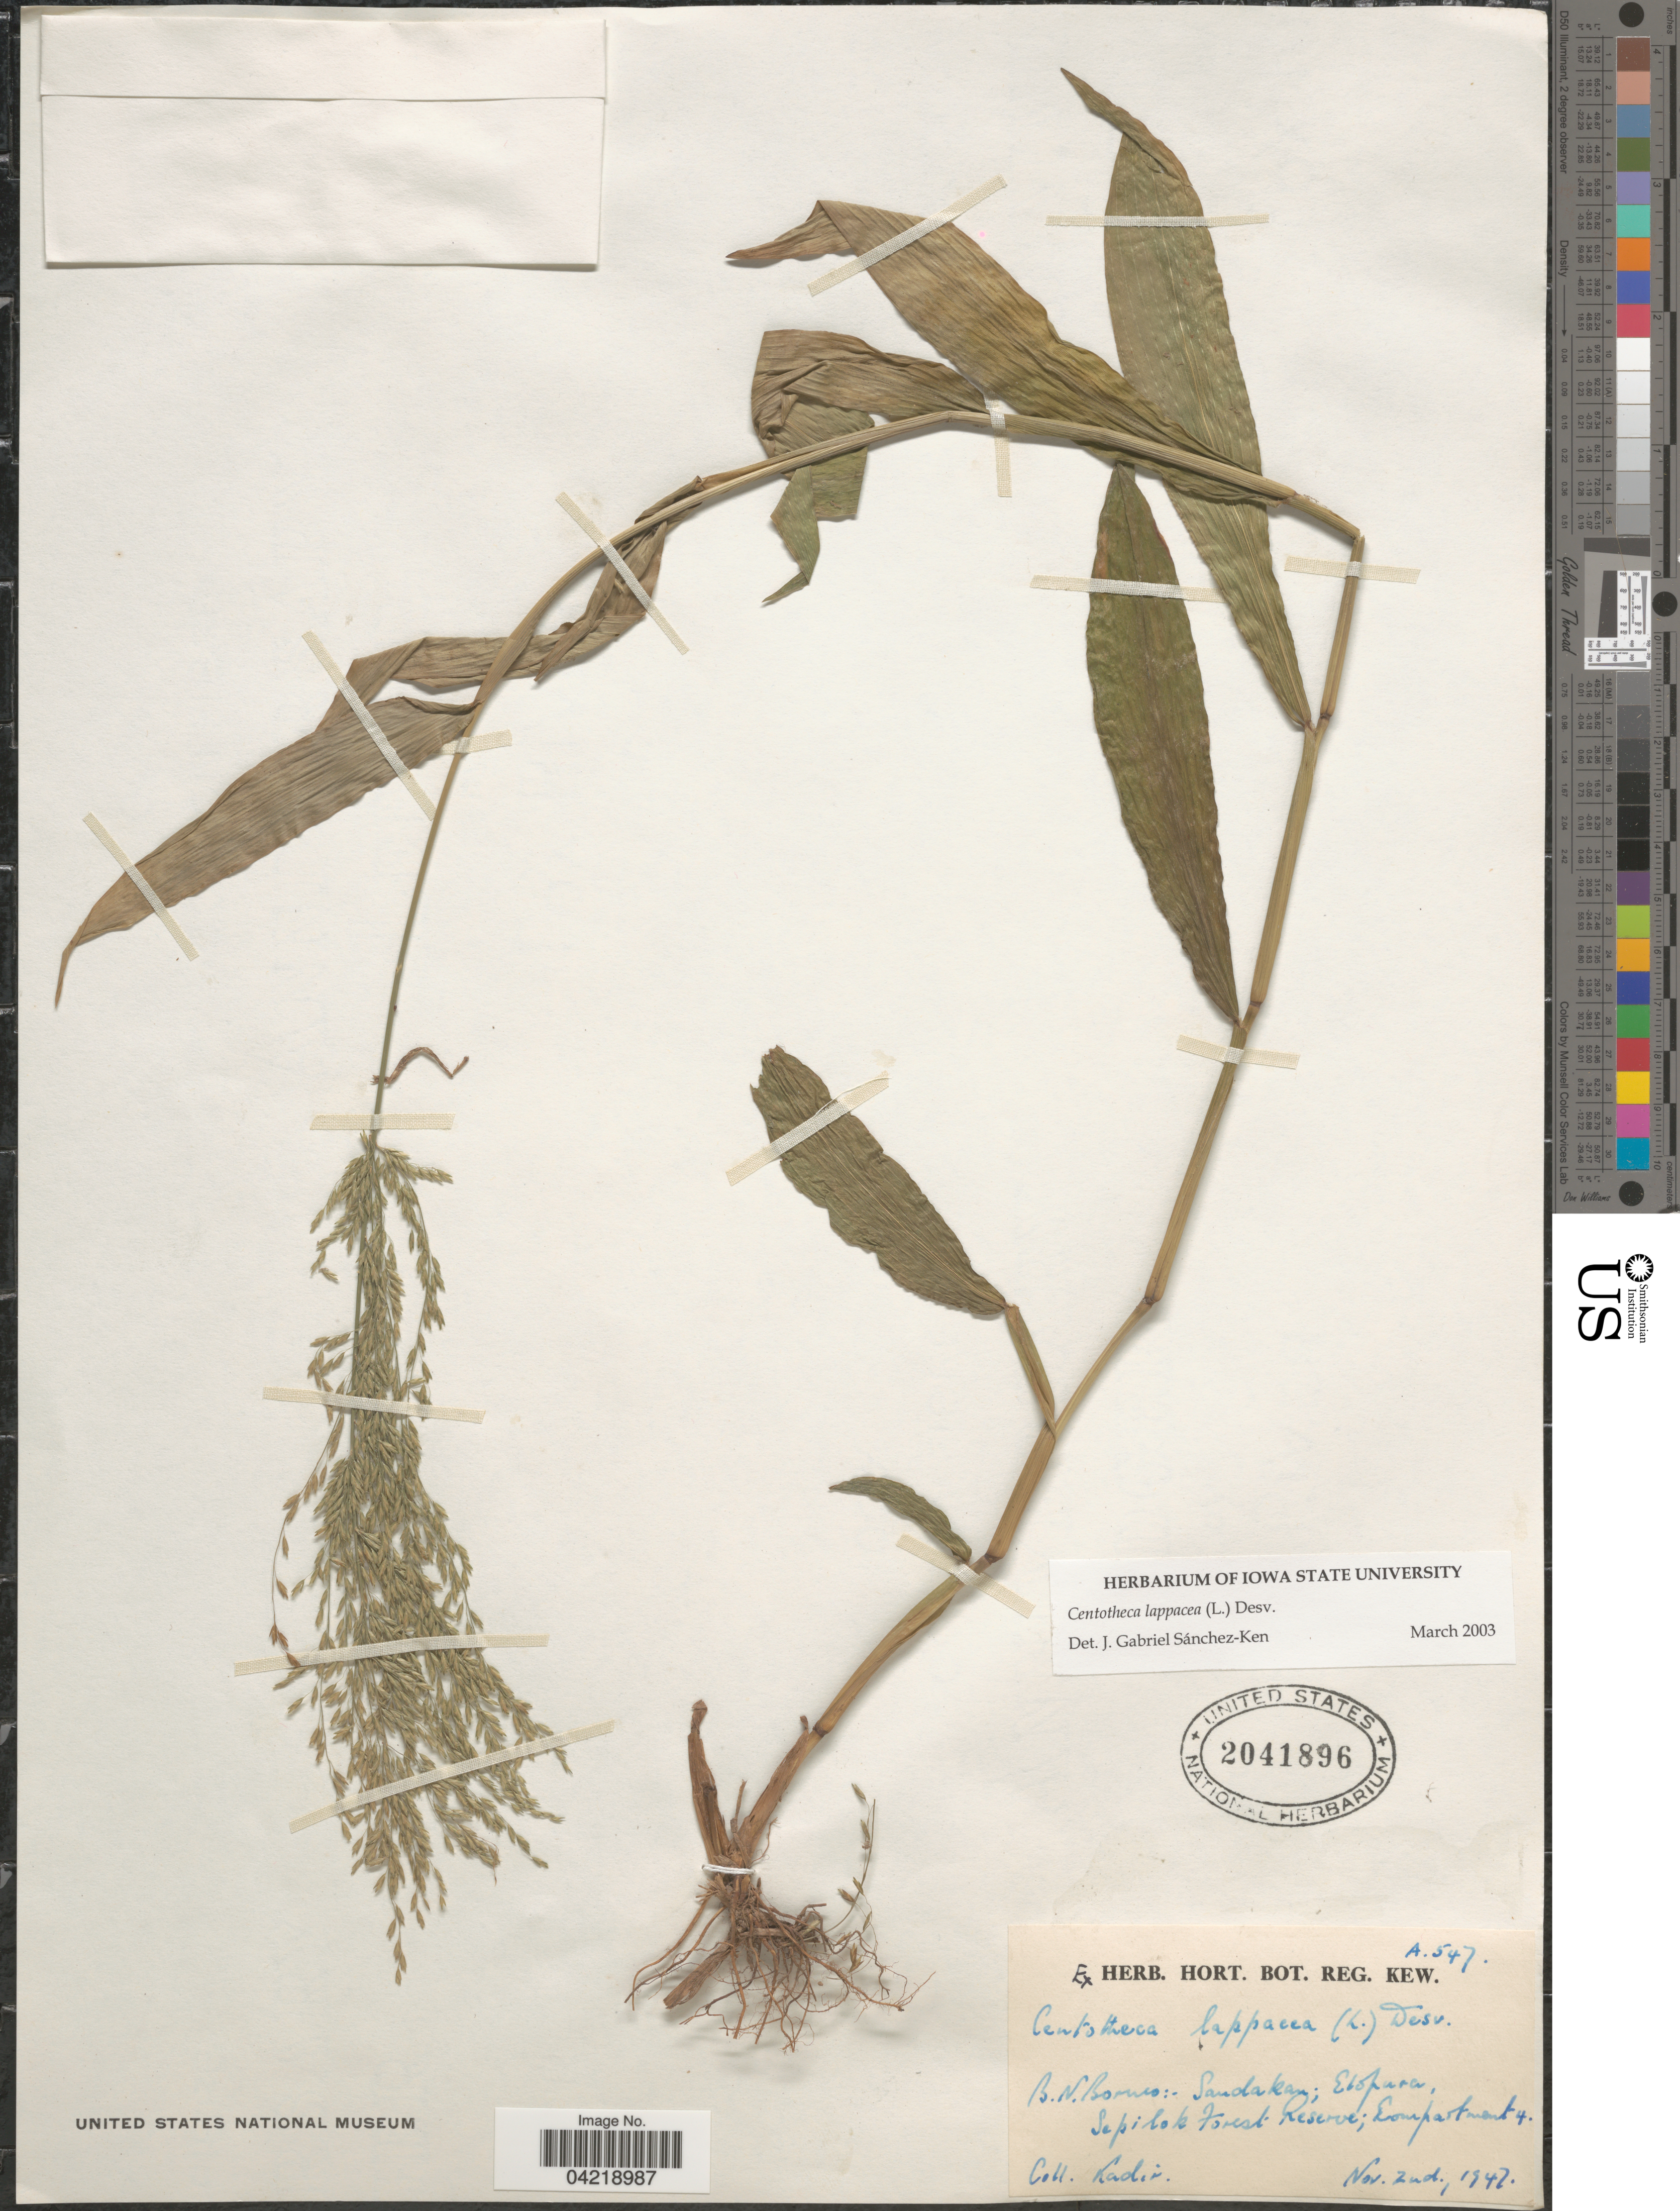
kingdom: Plantae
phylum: Tracheophyta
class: Liliopsida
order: Poales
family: Poaceae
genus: Centotheca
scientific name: Centotheca lappacea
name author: (L.) Desv.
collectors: -. Kadir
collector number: A547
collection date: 1947-11-02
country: Malaysia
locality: B. N. Borneo: Sandakan; Elopura, Sepilok Forest Reserve; Compartment 4.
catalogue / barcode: US 2041896